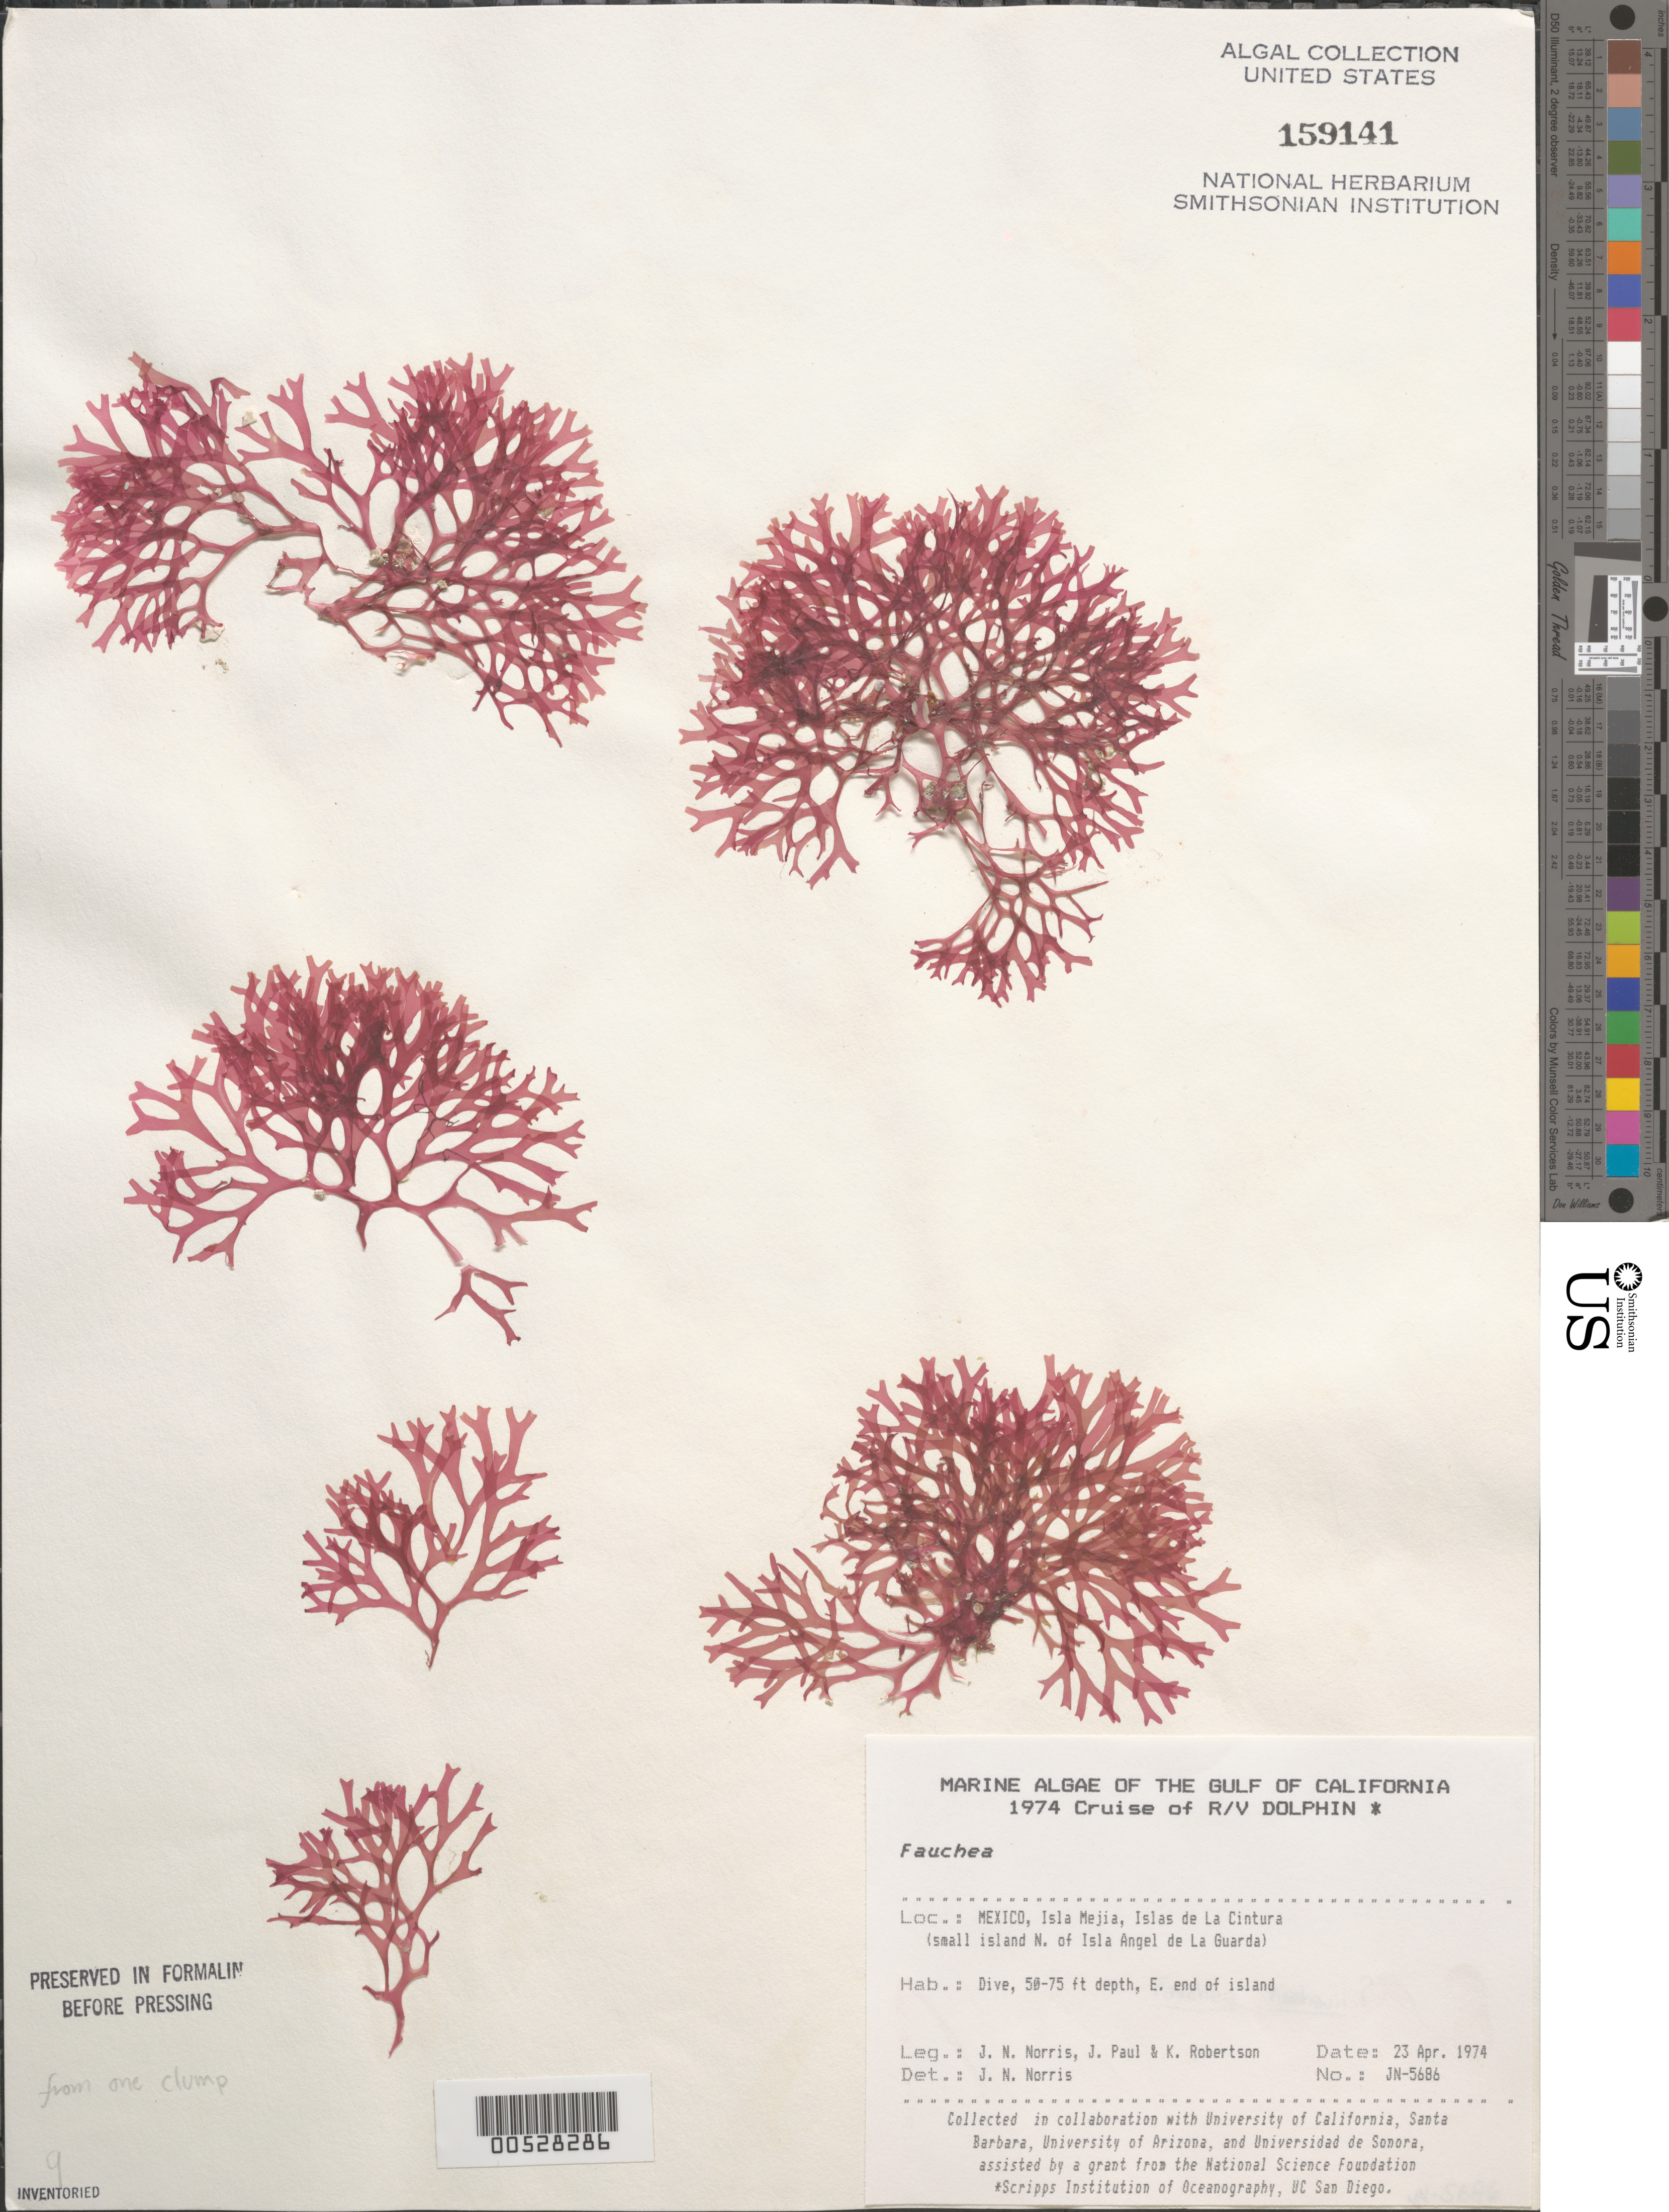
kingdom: Plantae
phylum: Rhodophyta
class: Florideophyceae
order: Rhodymeniales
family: Faucheaceae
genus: Gloiocladia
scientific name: Gloiocladia hoshawii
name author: (E.Y. Dawson) J.N. Norris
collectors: J. N. Norris, J. Paul & K. Robertson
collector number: JN-5686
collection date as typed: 23 Apr 1974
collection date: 1974-04-23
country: Mexico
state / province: Baja California Norte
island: Isla Mejia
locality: East end of island, off north end of Isla Angel de la Guarda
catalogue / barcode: US 159141